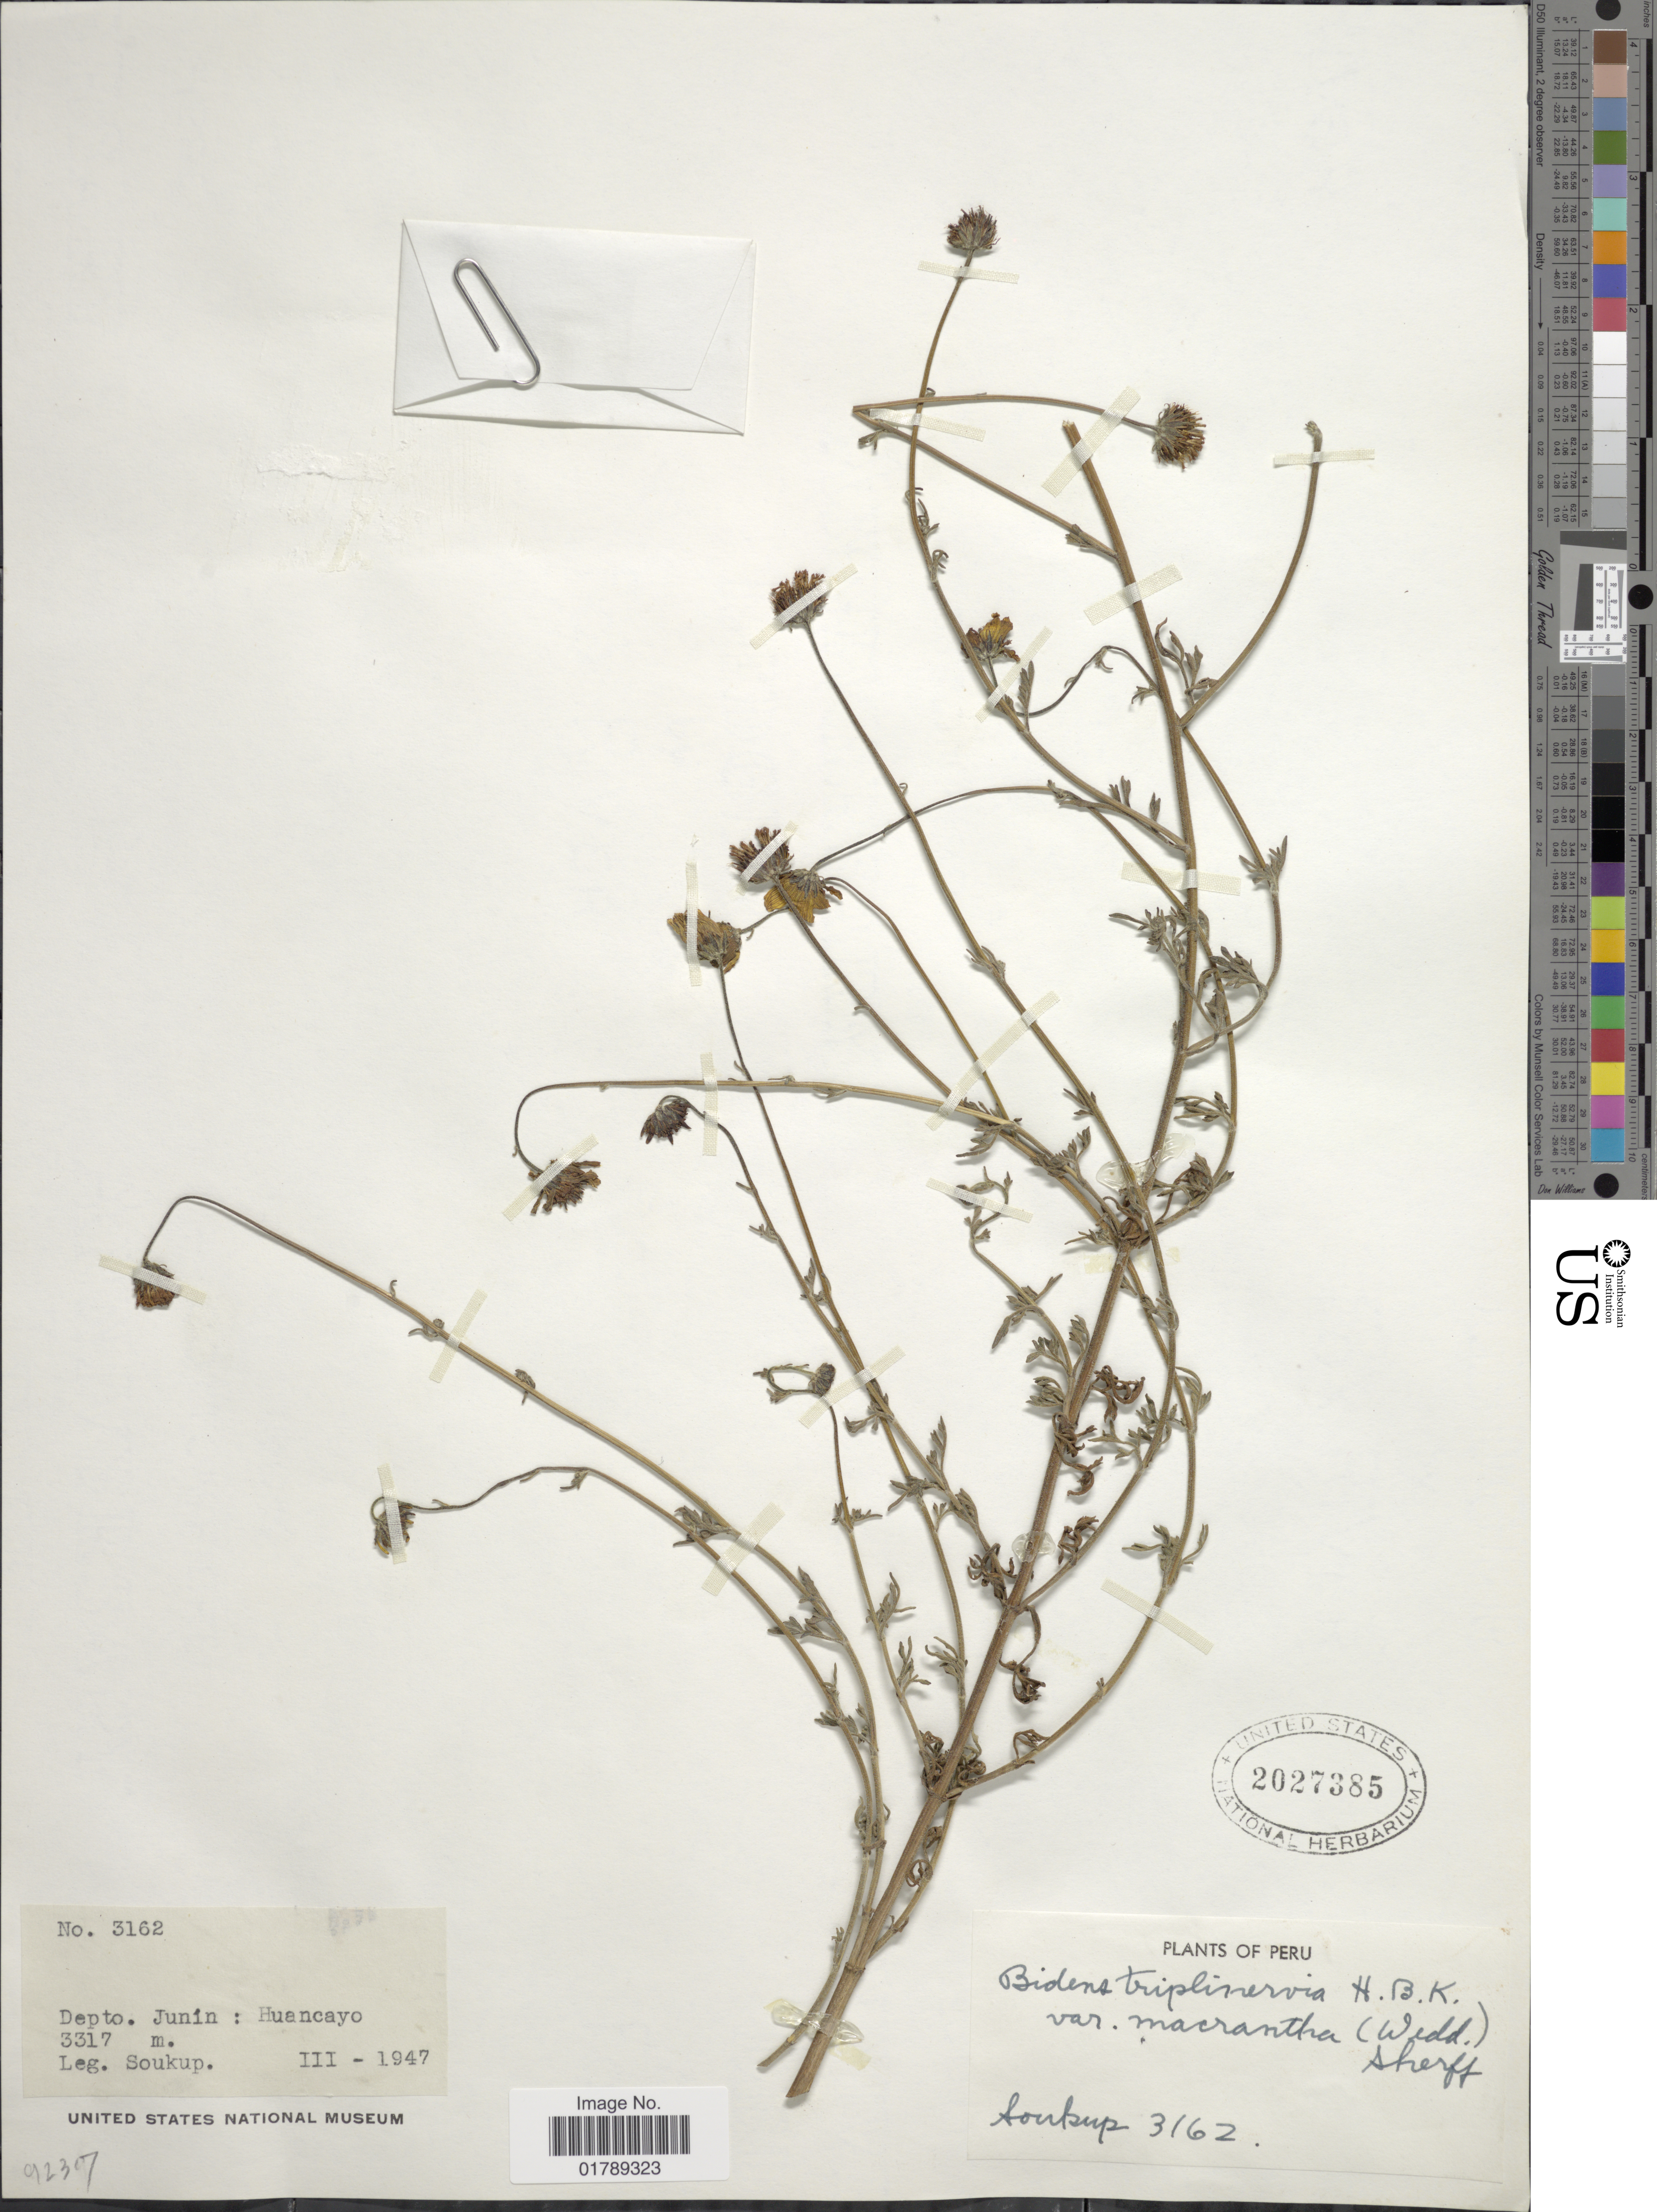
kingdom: Plantae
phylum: Tracheophyta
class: Magnoliopsida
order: Asterales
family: Asteraceae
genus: Bidens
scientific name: Bidens triplinervia var. macrantha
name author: (Wedd.) Sherff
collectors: -- Soukup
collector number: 3162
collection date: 1947-03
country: Peru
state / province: Junín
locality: Huancayo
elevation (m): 3317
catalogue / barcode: US 2027385